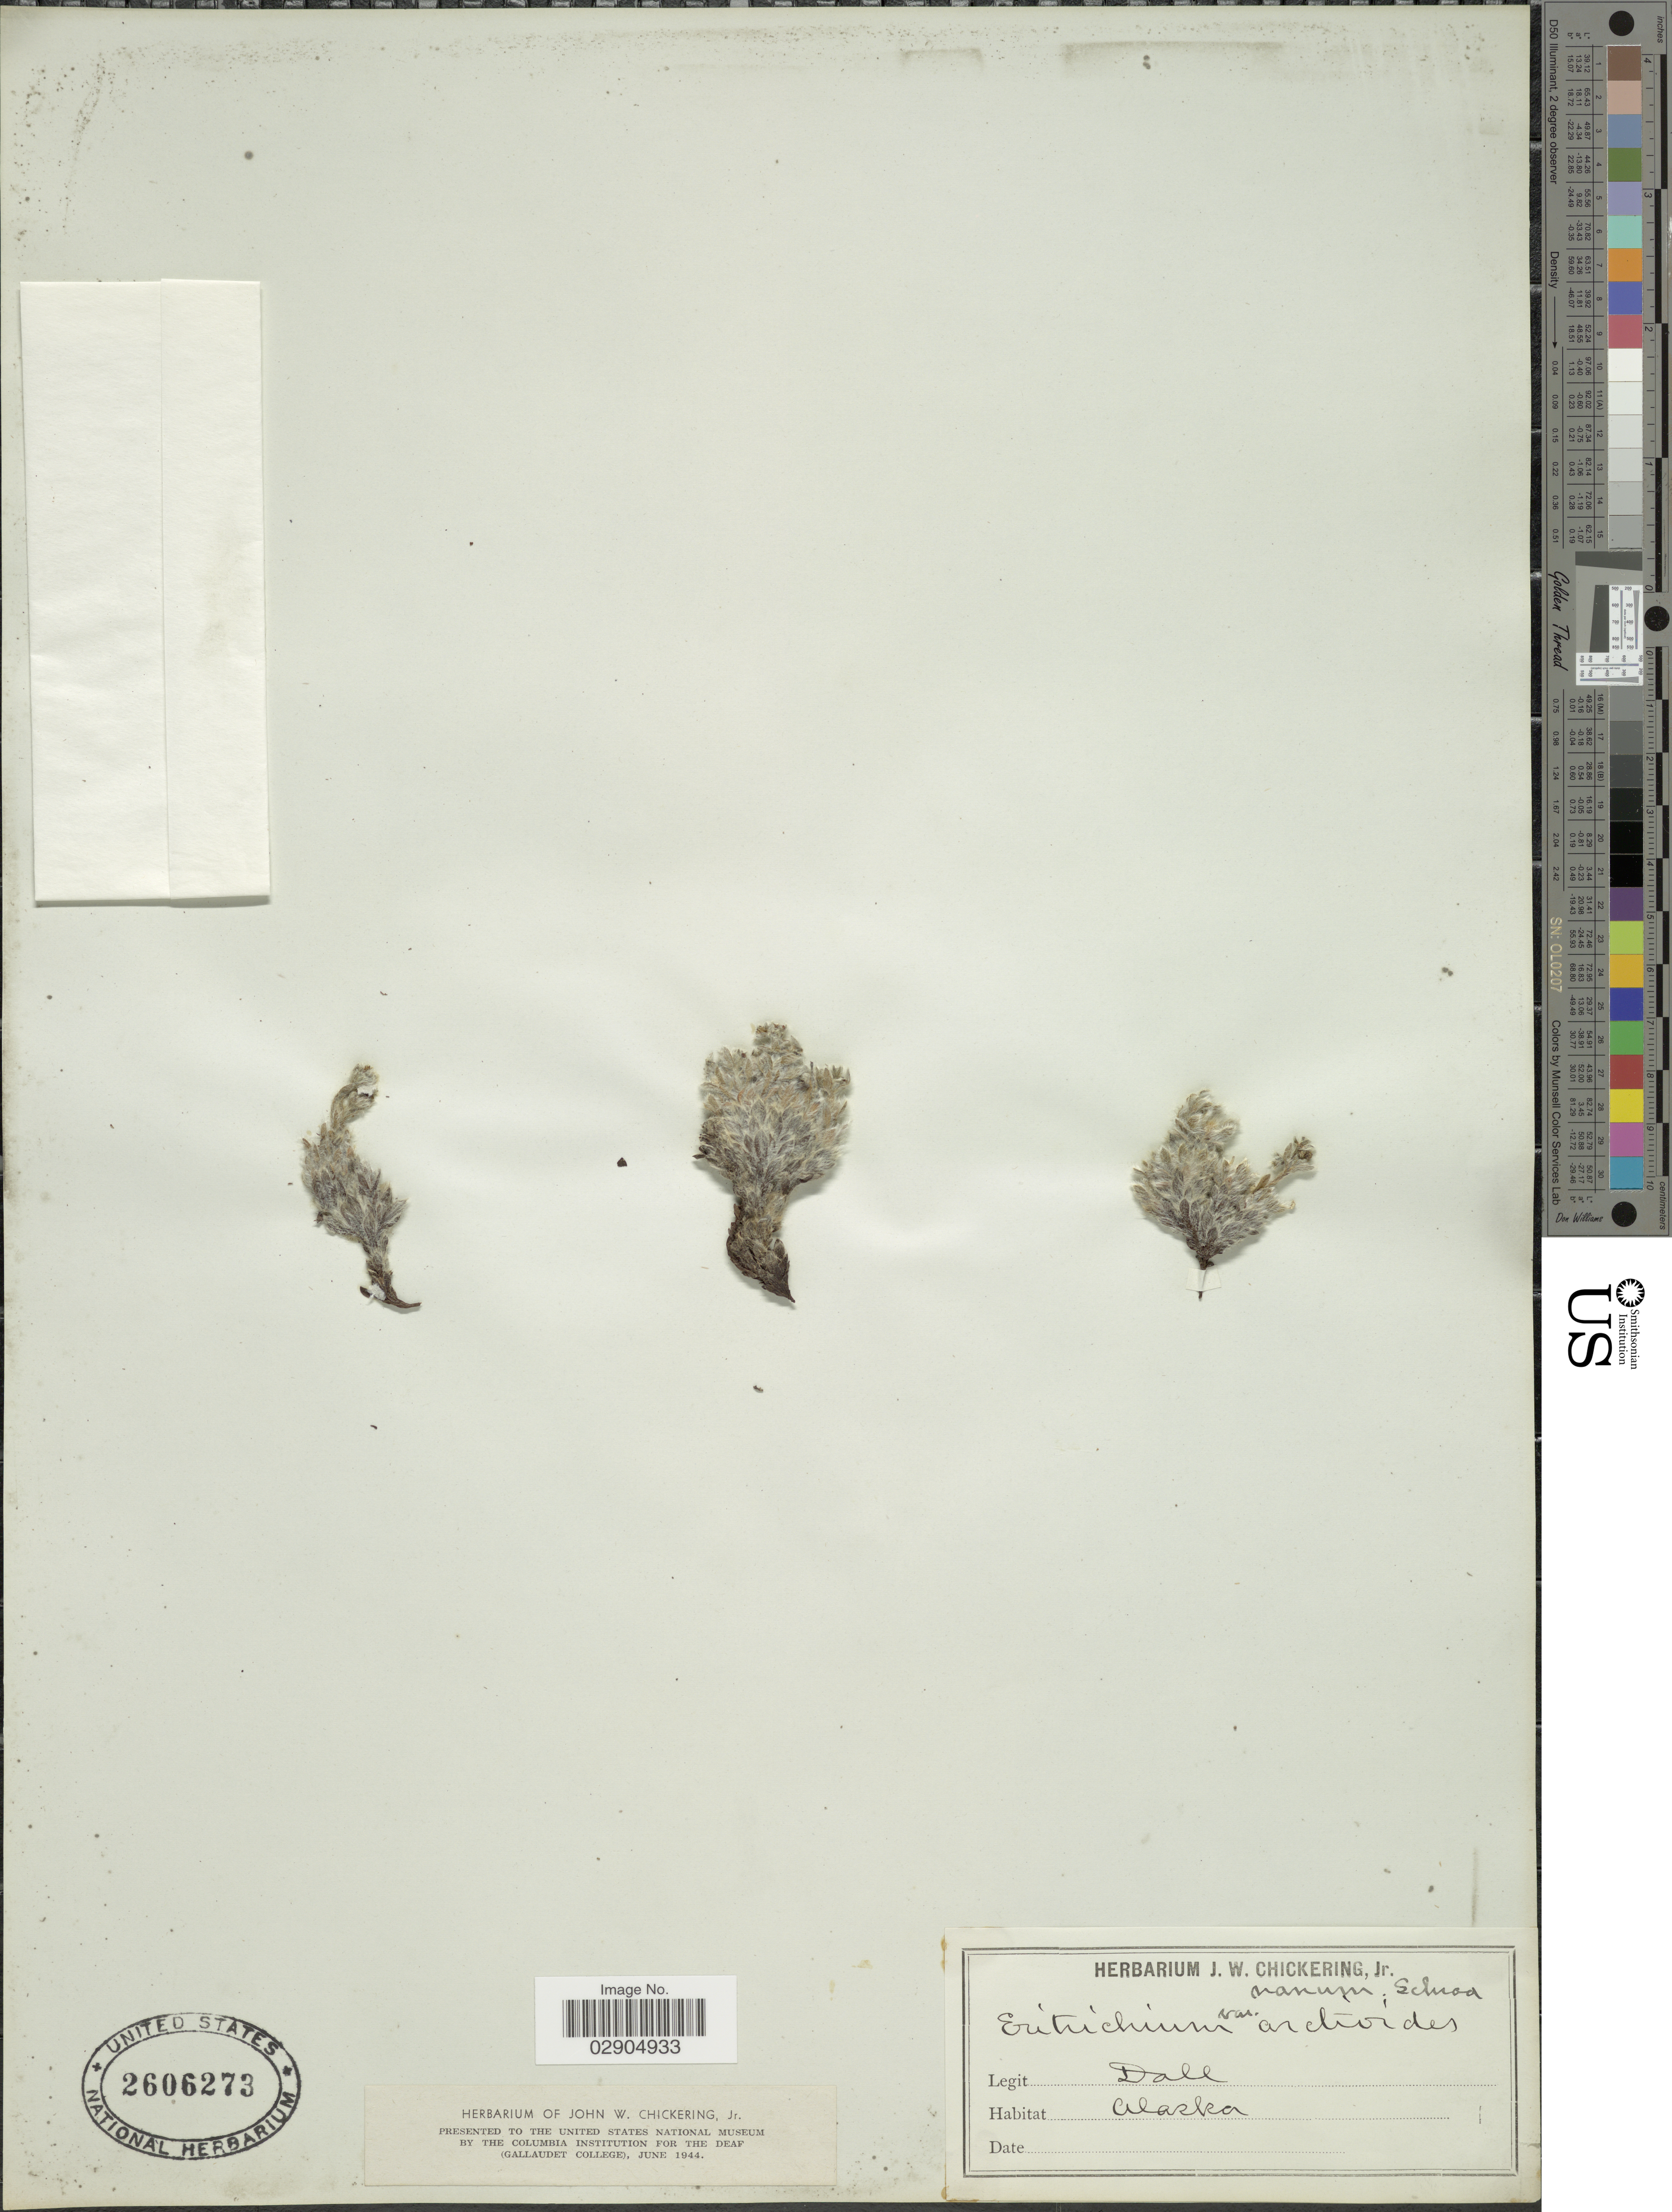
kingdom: Plantae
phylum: Tracheophyta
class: Magnoliopsida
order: Boraginales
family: Boraginaceae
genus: Eritrichium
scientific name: Eritrichium nanum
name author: (L.) Gaudin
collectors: -. Dall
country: United States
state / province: Alaska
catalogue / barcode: US 2606273